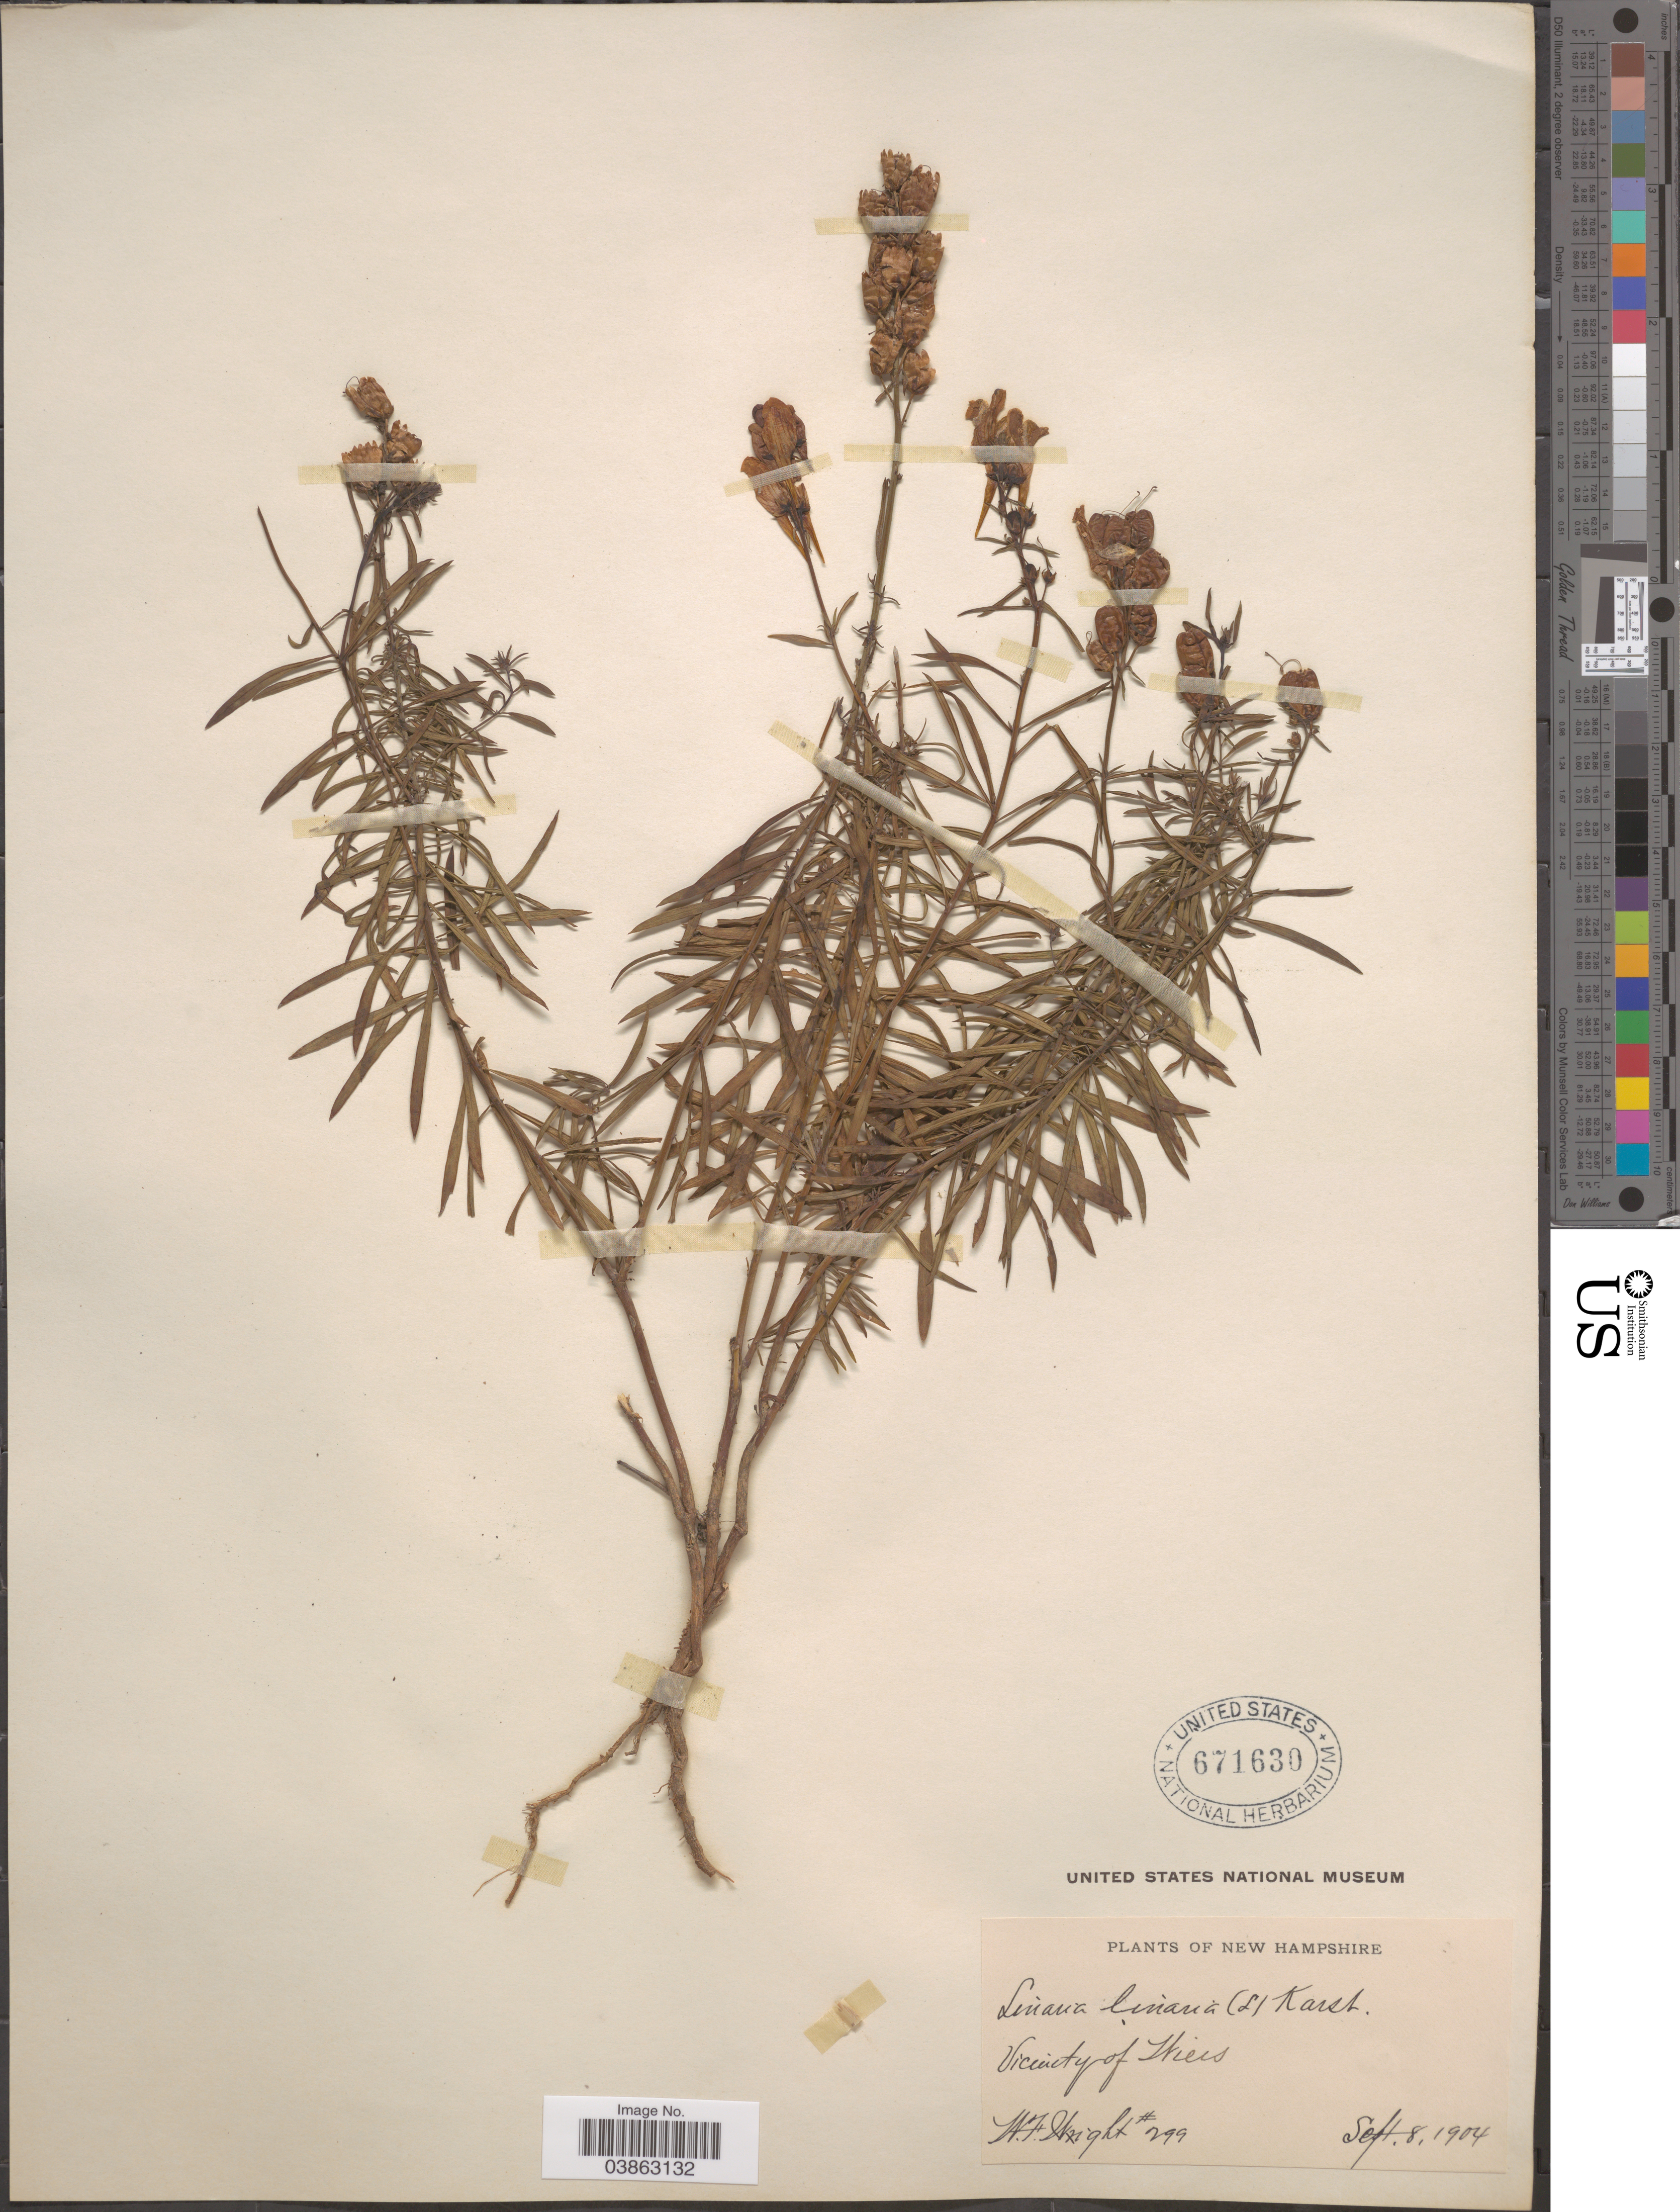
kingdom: Plantae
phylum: Tracheophyta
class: Magnoliopsida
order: Lamiales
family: Plantaginaceae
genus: Linaria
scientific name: Linaria vulgaris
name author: Mill.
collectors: W. F. Wright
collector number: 299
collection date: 1904-09-08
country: United States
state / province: New Hampshire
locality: Vicinity of Wiers.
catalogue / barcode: US 671630